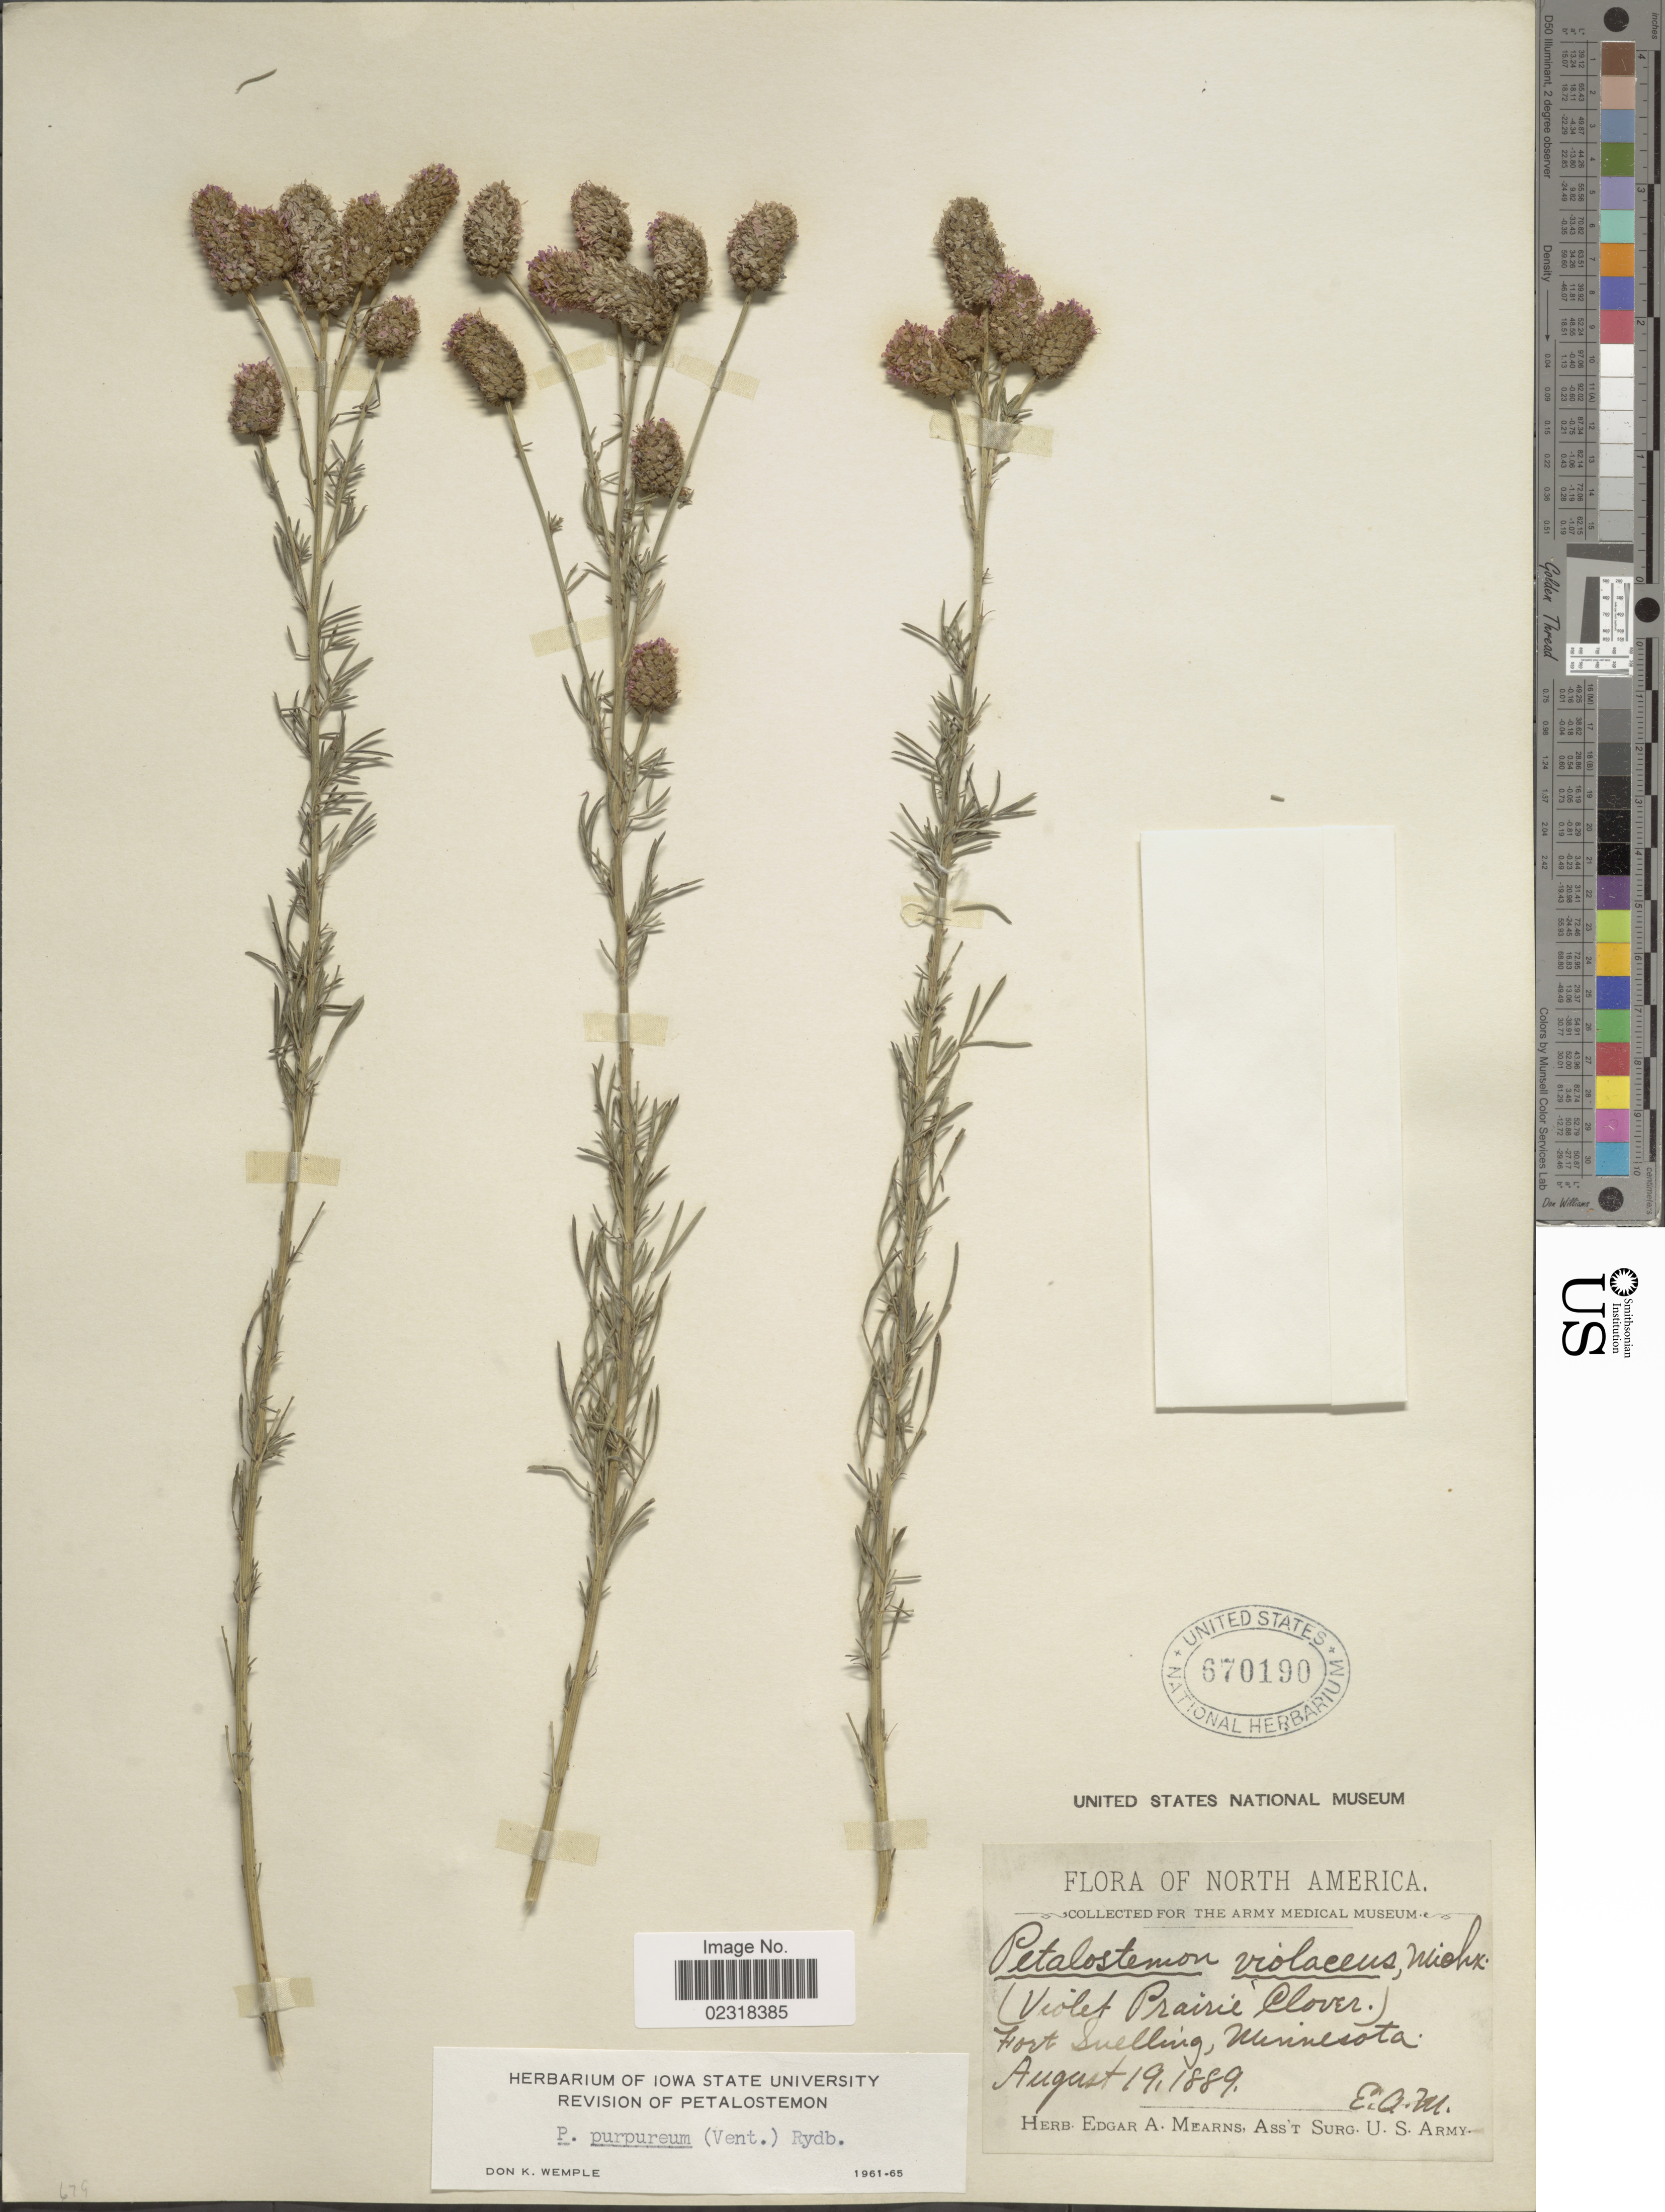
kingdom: Plantae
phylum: Tracheophyta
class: Magnoliopsida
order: Fabales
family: Fabaceae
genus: Dalea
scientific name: Dalea purpurea var. purpurea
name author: Vent.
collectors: E. A. Mearns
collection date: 1889-08-19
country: United States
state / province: Minnesota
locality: Fort Snelling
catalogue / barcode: US 670190